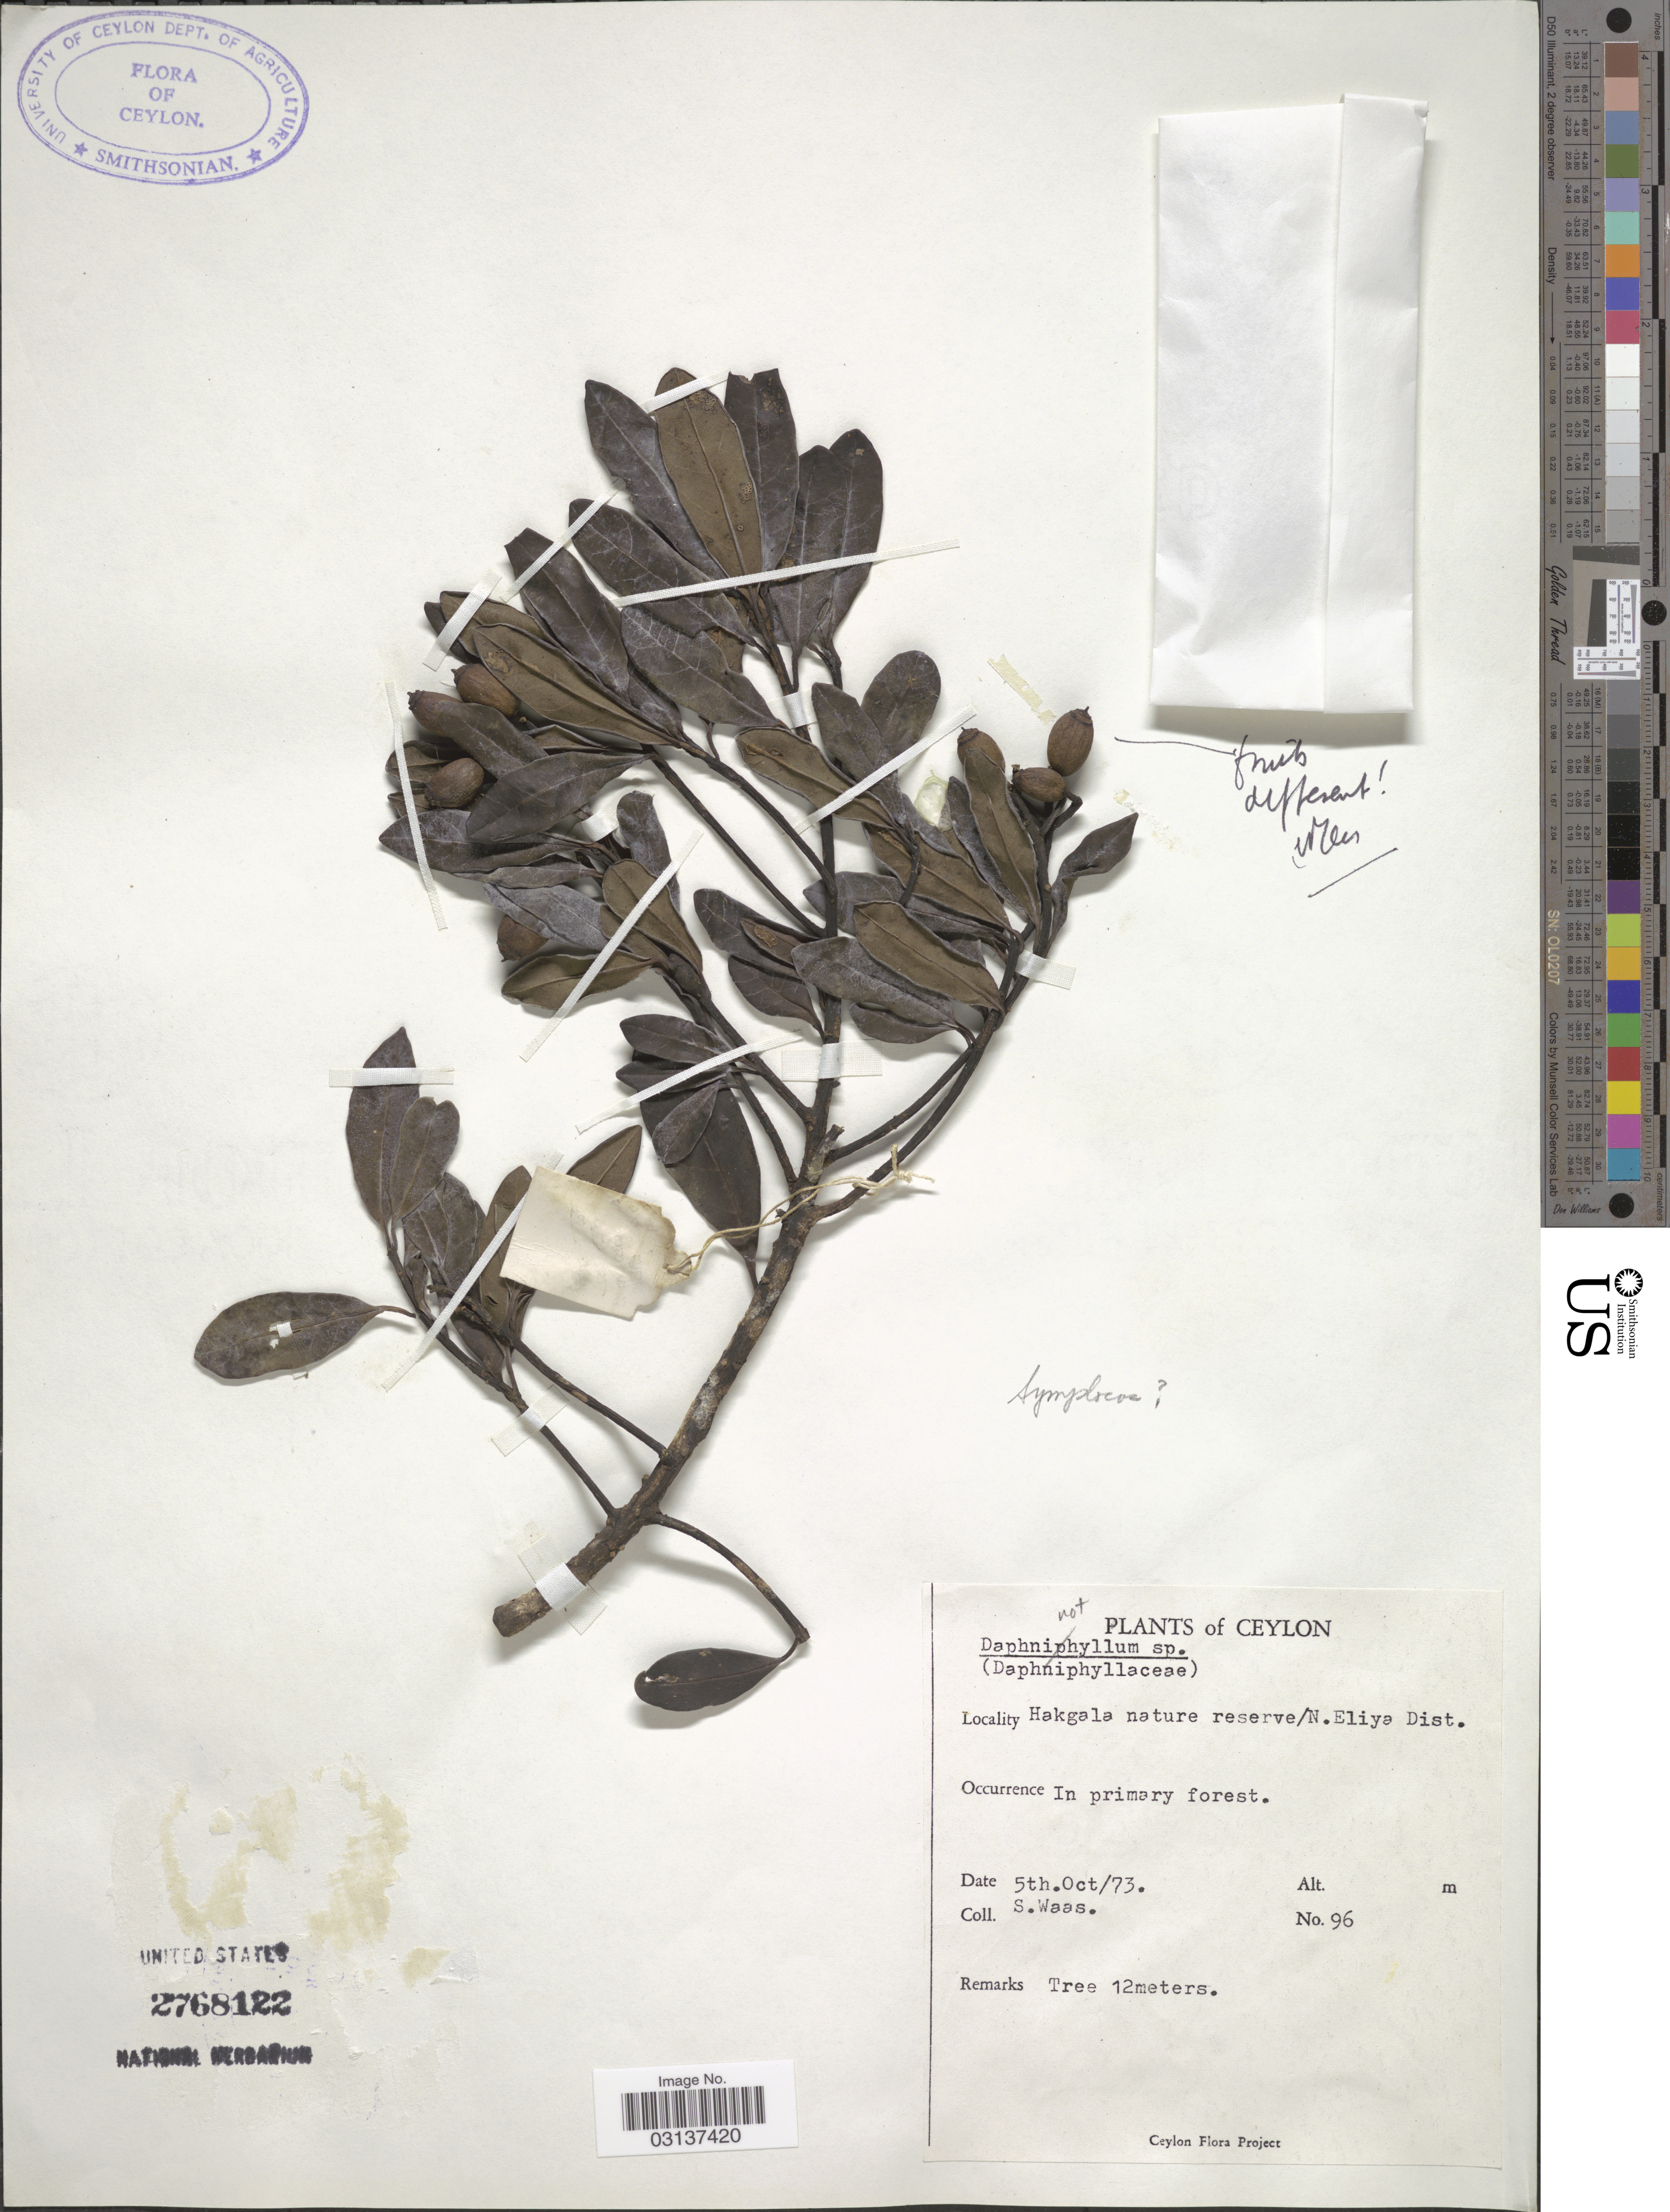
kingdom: Plantae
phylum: Tracheophyta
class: Magnoliopsida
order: Ericales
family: Symplocaceae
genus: Symplocos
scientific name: Symplocos sp.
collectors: S. Waas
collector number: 96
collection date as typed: Transcribed d/m/y: 5/10/73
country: Sri Lanka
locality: Ceylon, Hakgala nature reserve/N.Eliya Dist.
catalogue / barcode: US 2768122